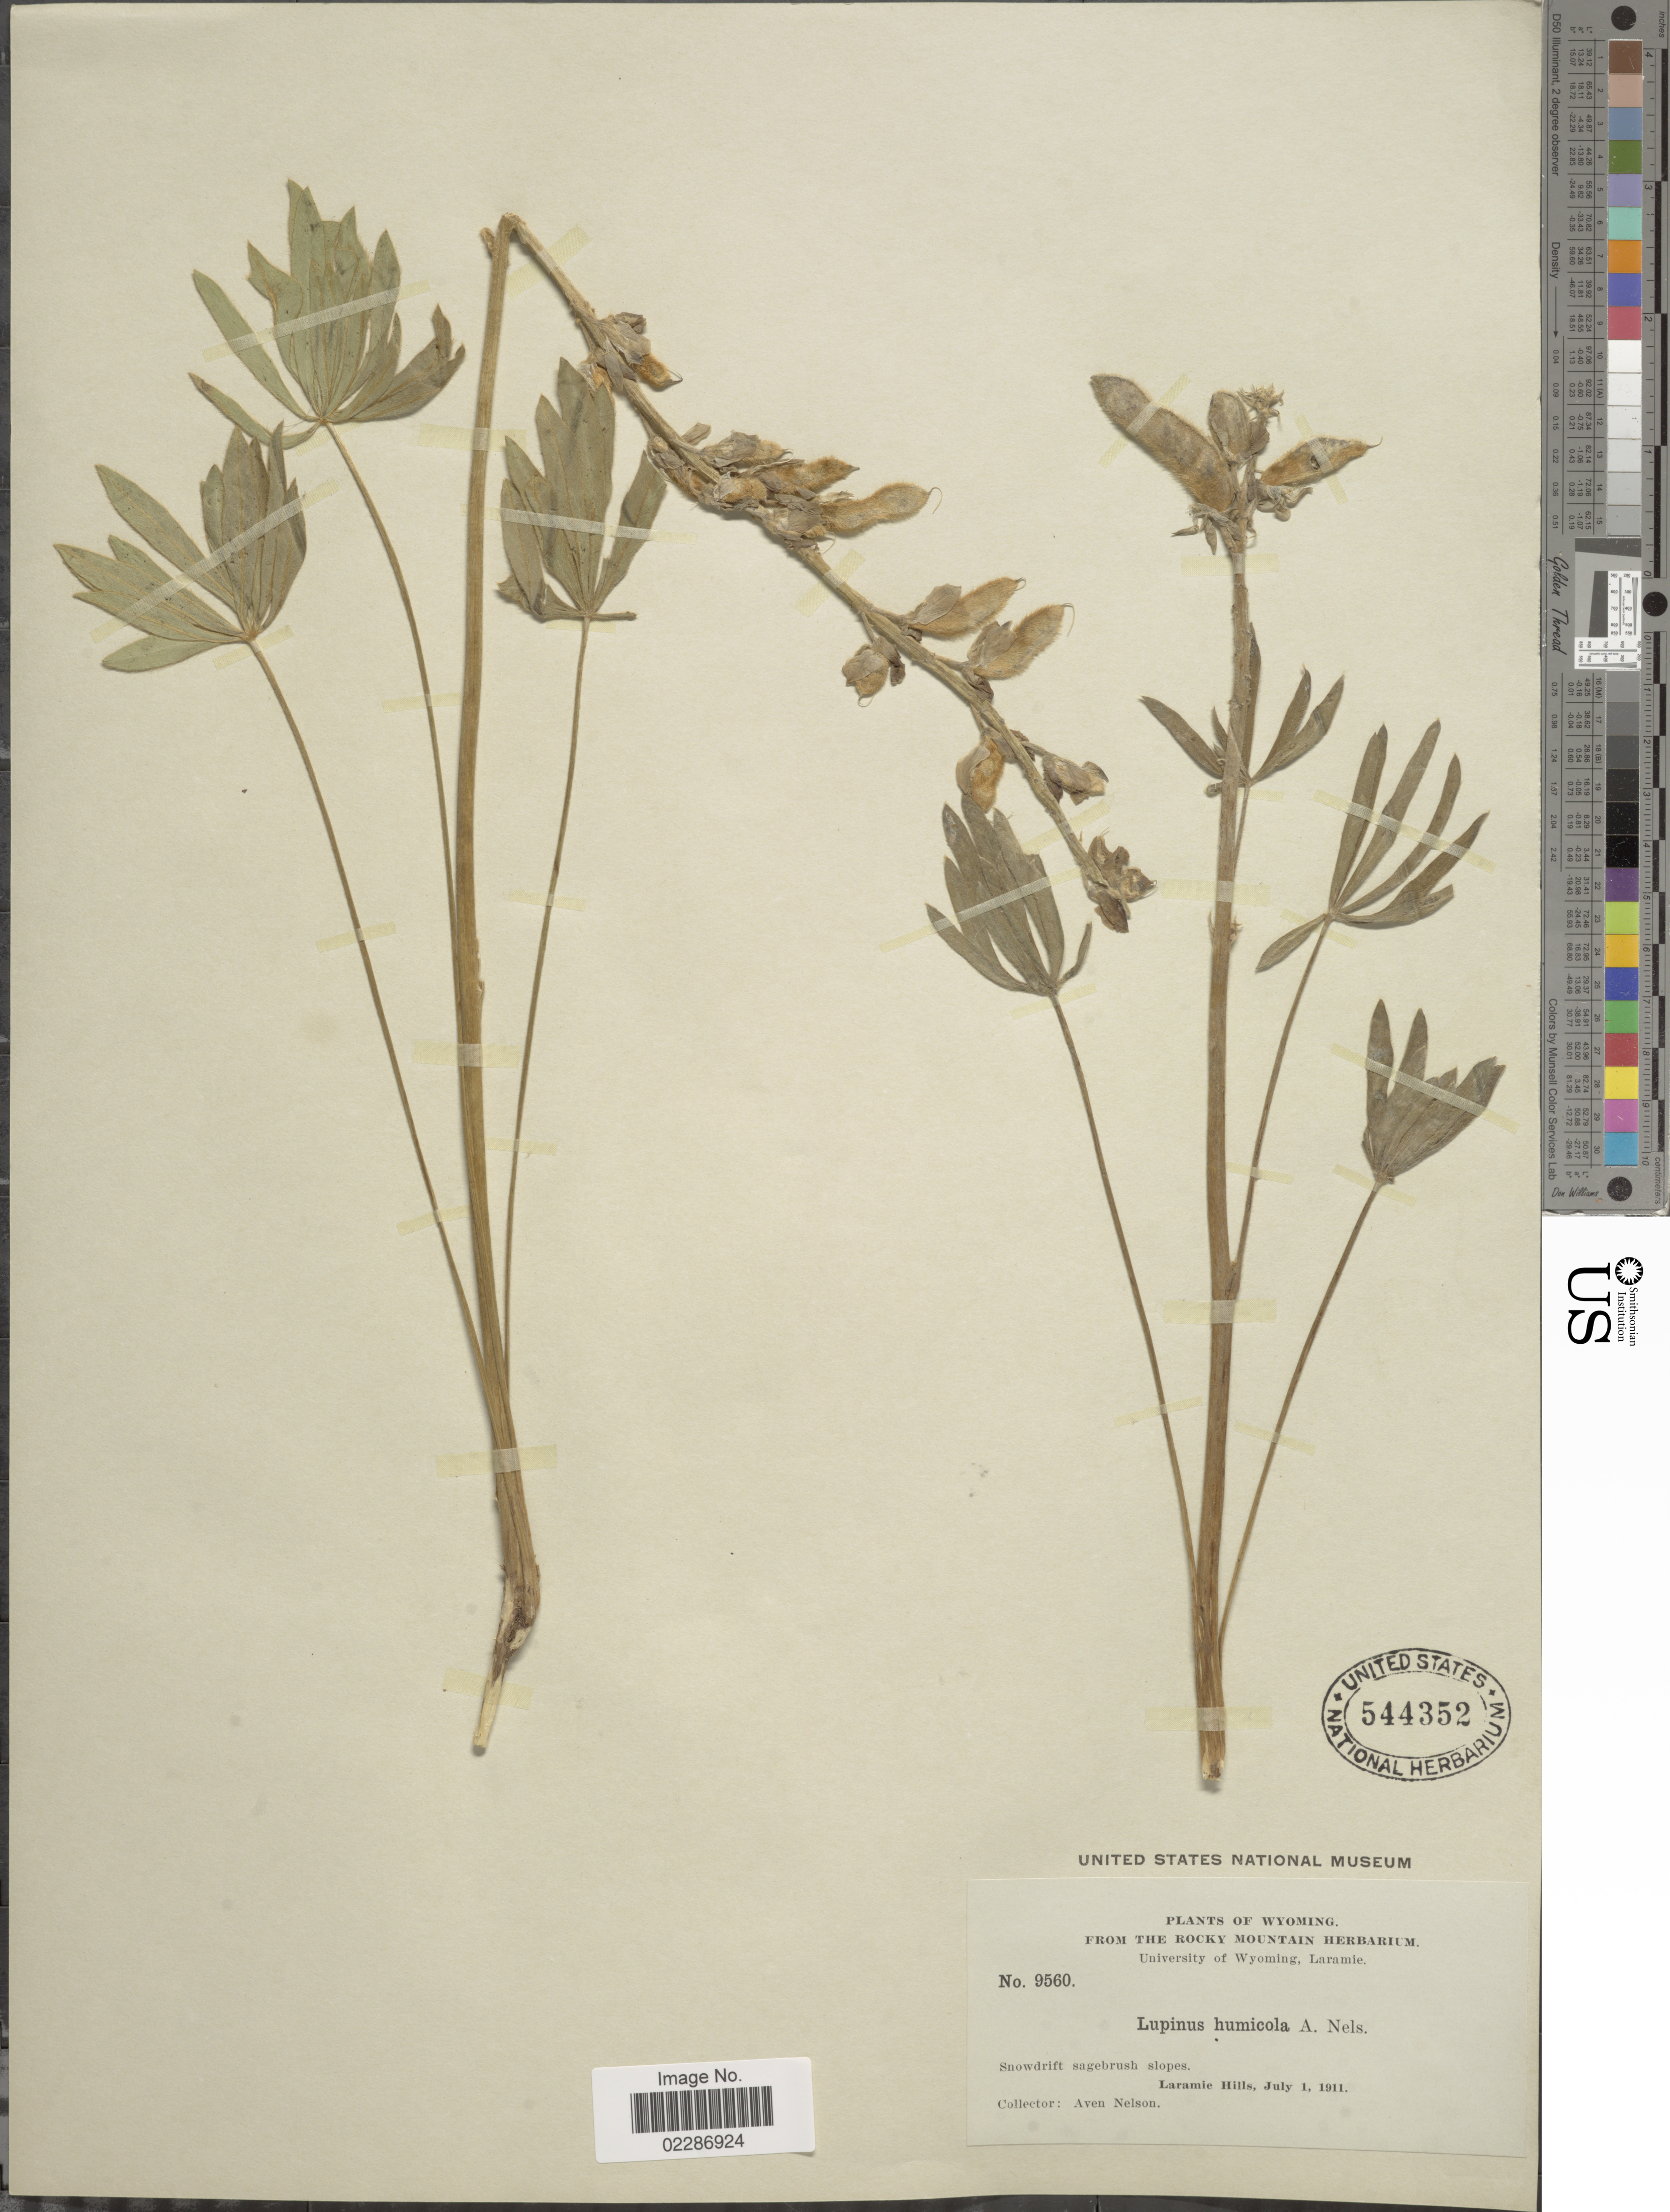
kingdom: Plantae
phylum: Tracheophyta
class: Magnoliopsida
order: Fabales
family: Fabaceae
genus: Lupinus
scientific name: Lupinus wyethii subsp. wyethii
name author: S. Watson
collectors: A. Nelson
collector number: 9560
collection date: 1911-07-01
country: United States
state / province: Wyoming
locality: Snowdrift sagebrush slopes, Larami Hills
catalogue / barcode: US 544352